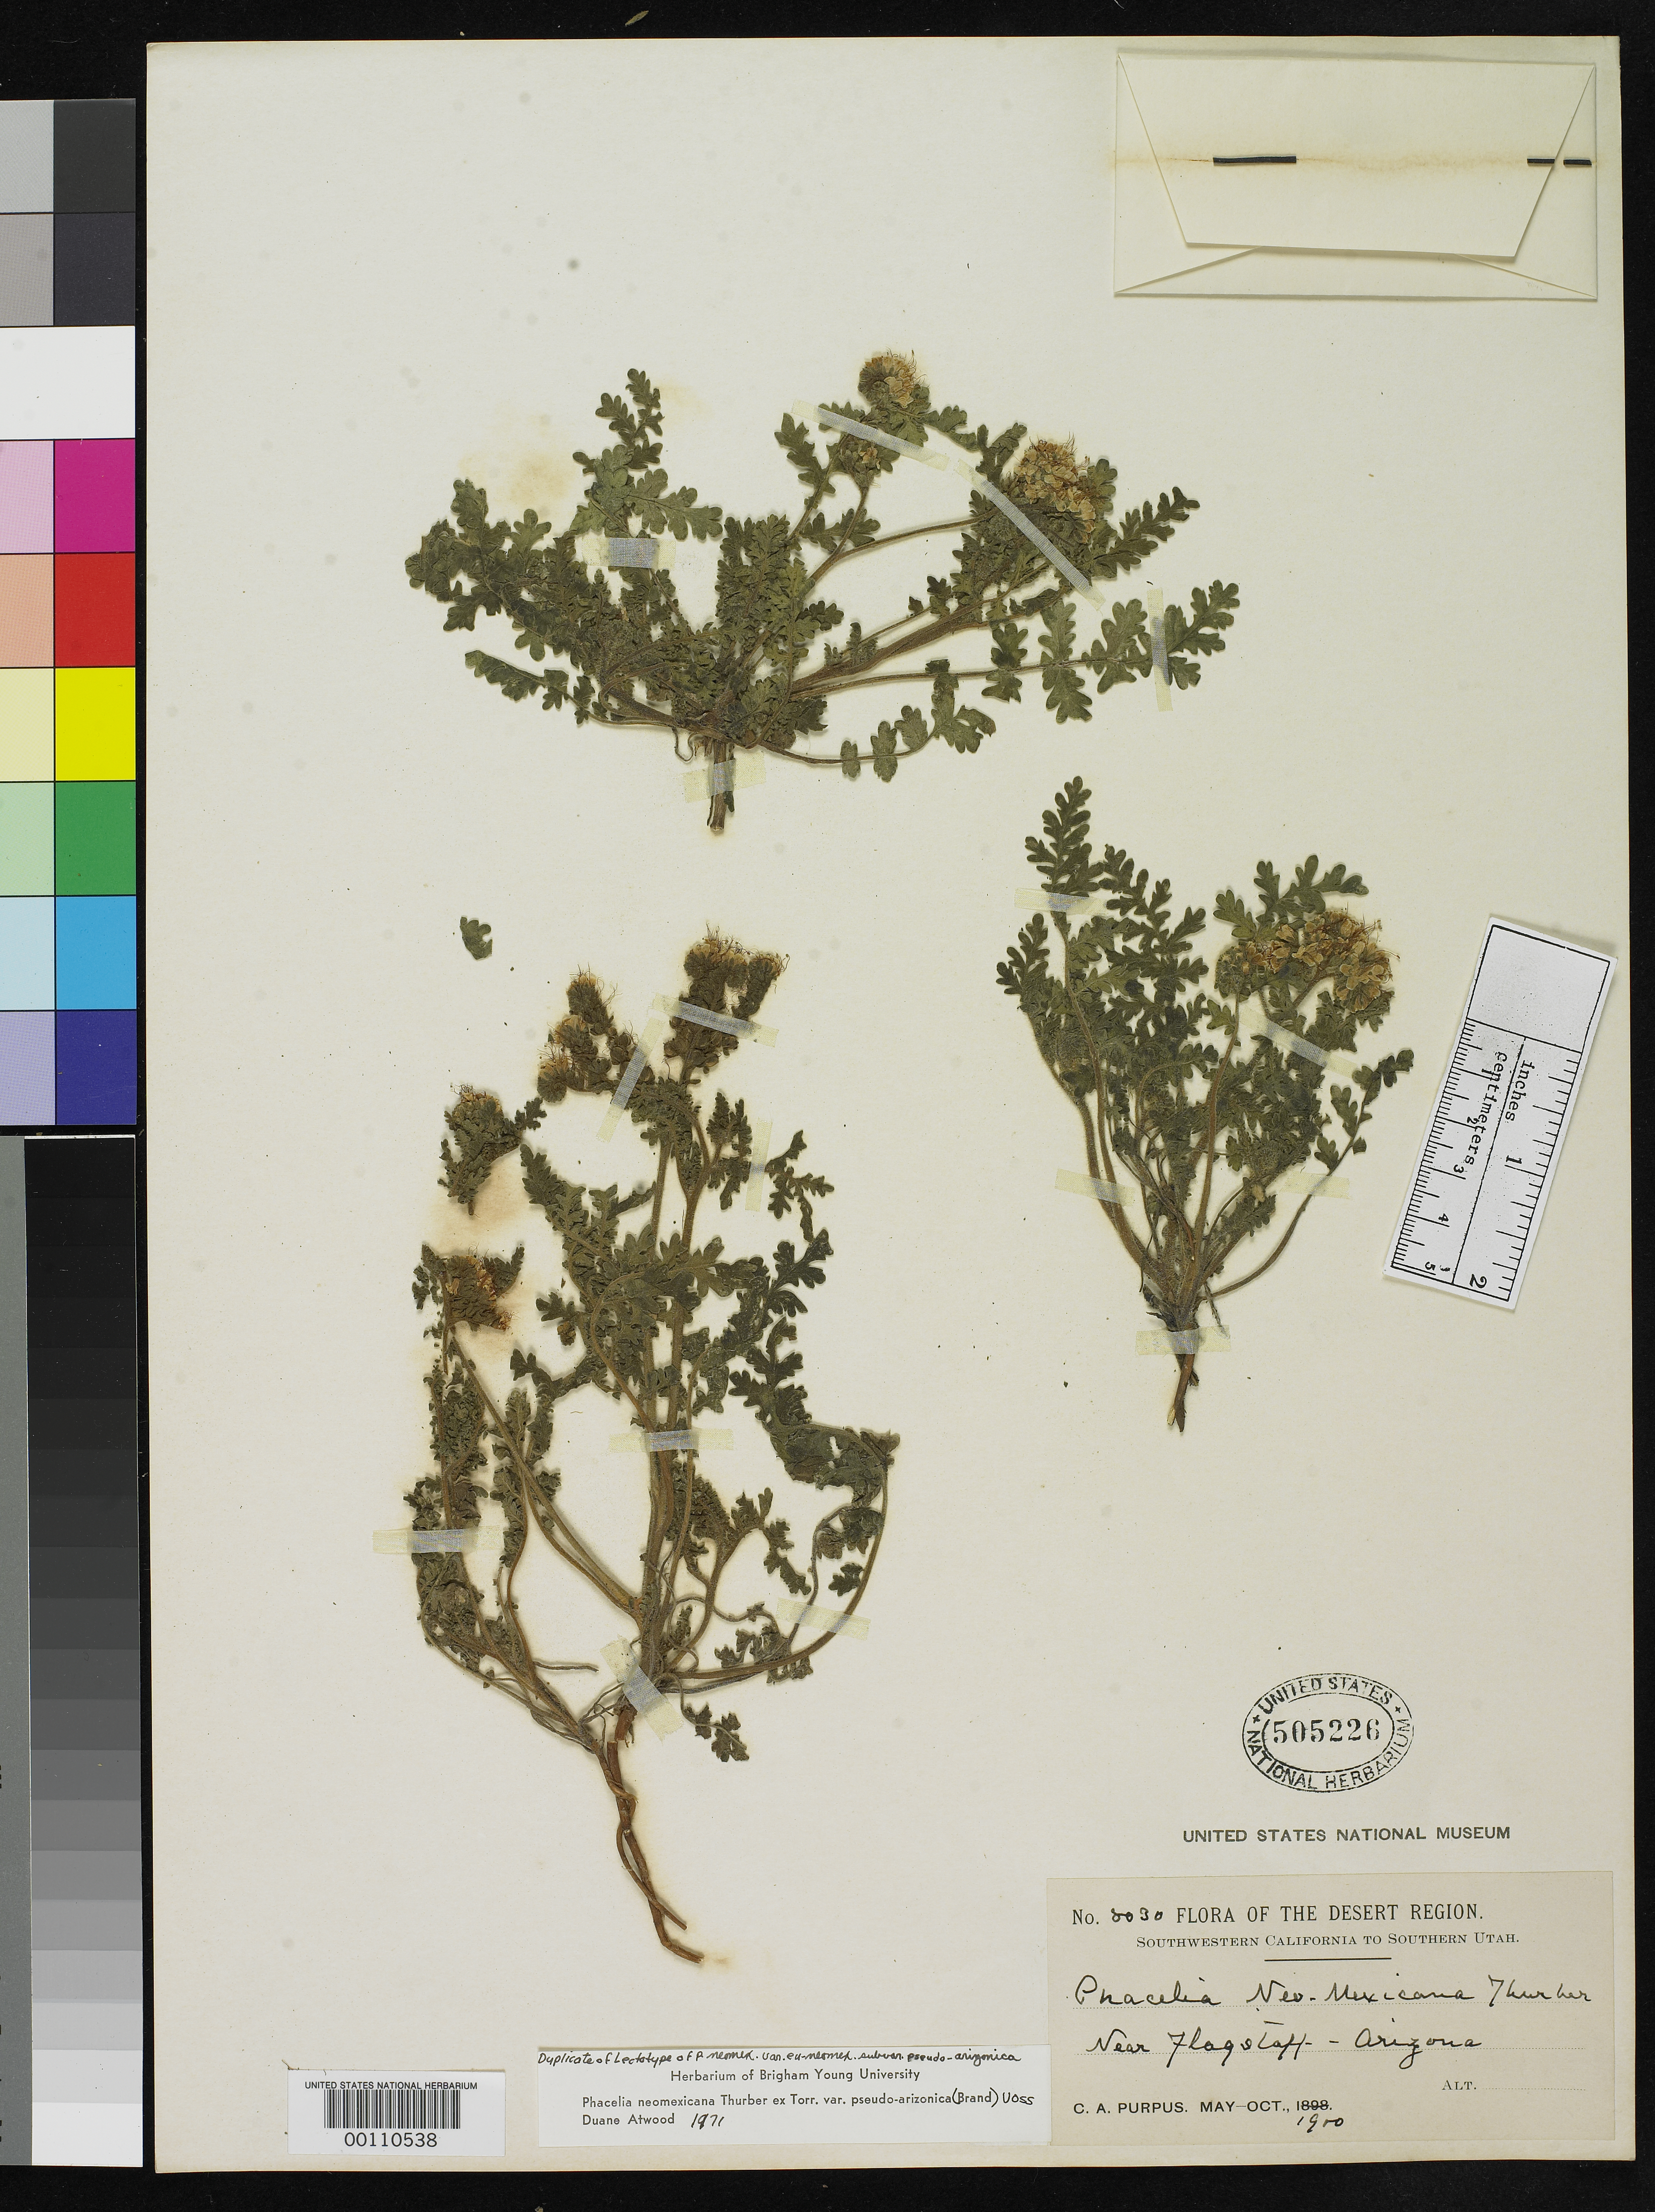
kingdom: Plantae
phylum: Tracheophyta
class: Magnoliopsida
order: Boraginales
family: Hydrophyllaceae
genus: Phacelia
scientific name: Phacelia neomexicana subvar. pseudo-arizonica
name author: Brand in Engl.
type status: Isolectotype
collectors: C. A. Purpus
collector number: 8030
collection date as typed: May 1900 to -- Oct 1900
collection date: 1900-05/1900-10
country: United States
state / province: Arizona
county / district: Coconino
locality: Near Flagstaff.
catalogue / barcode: US 505226